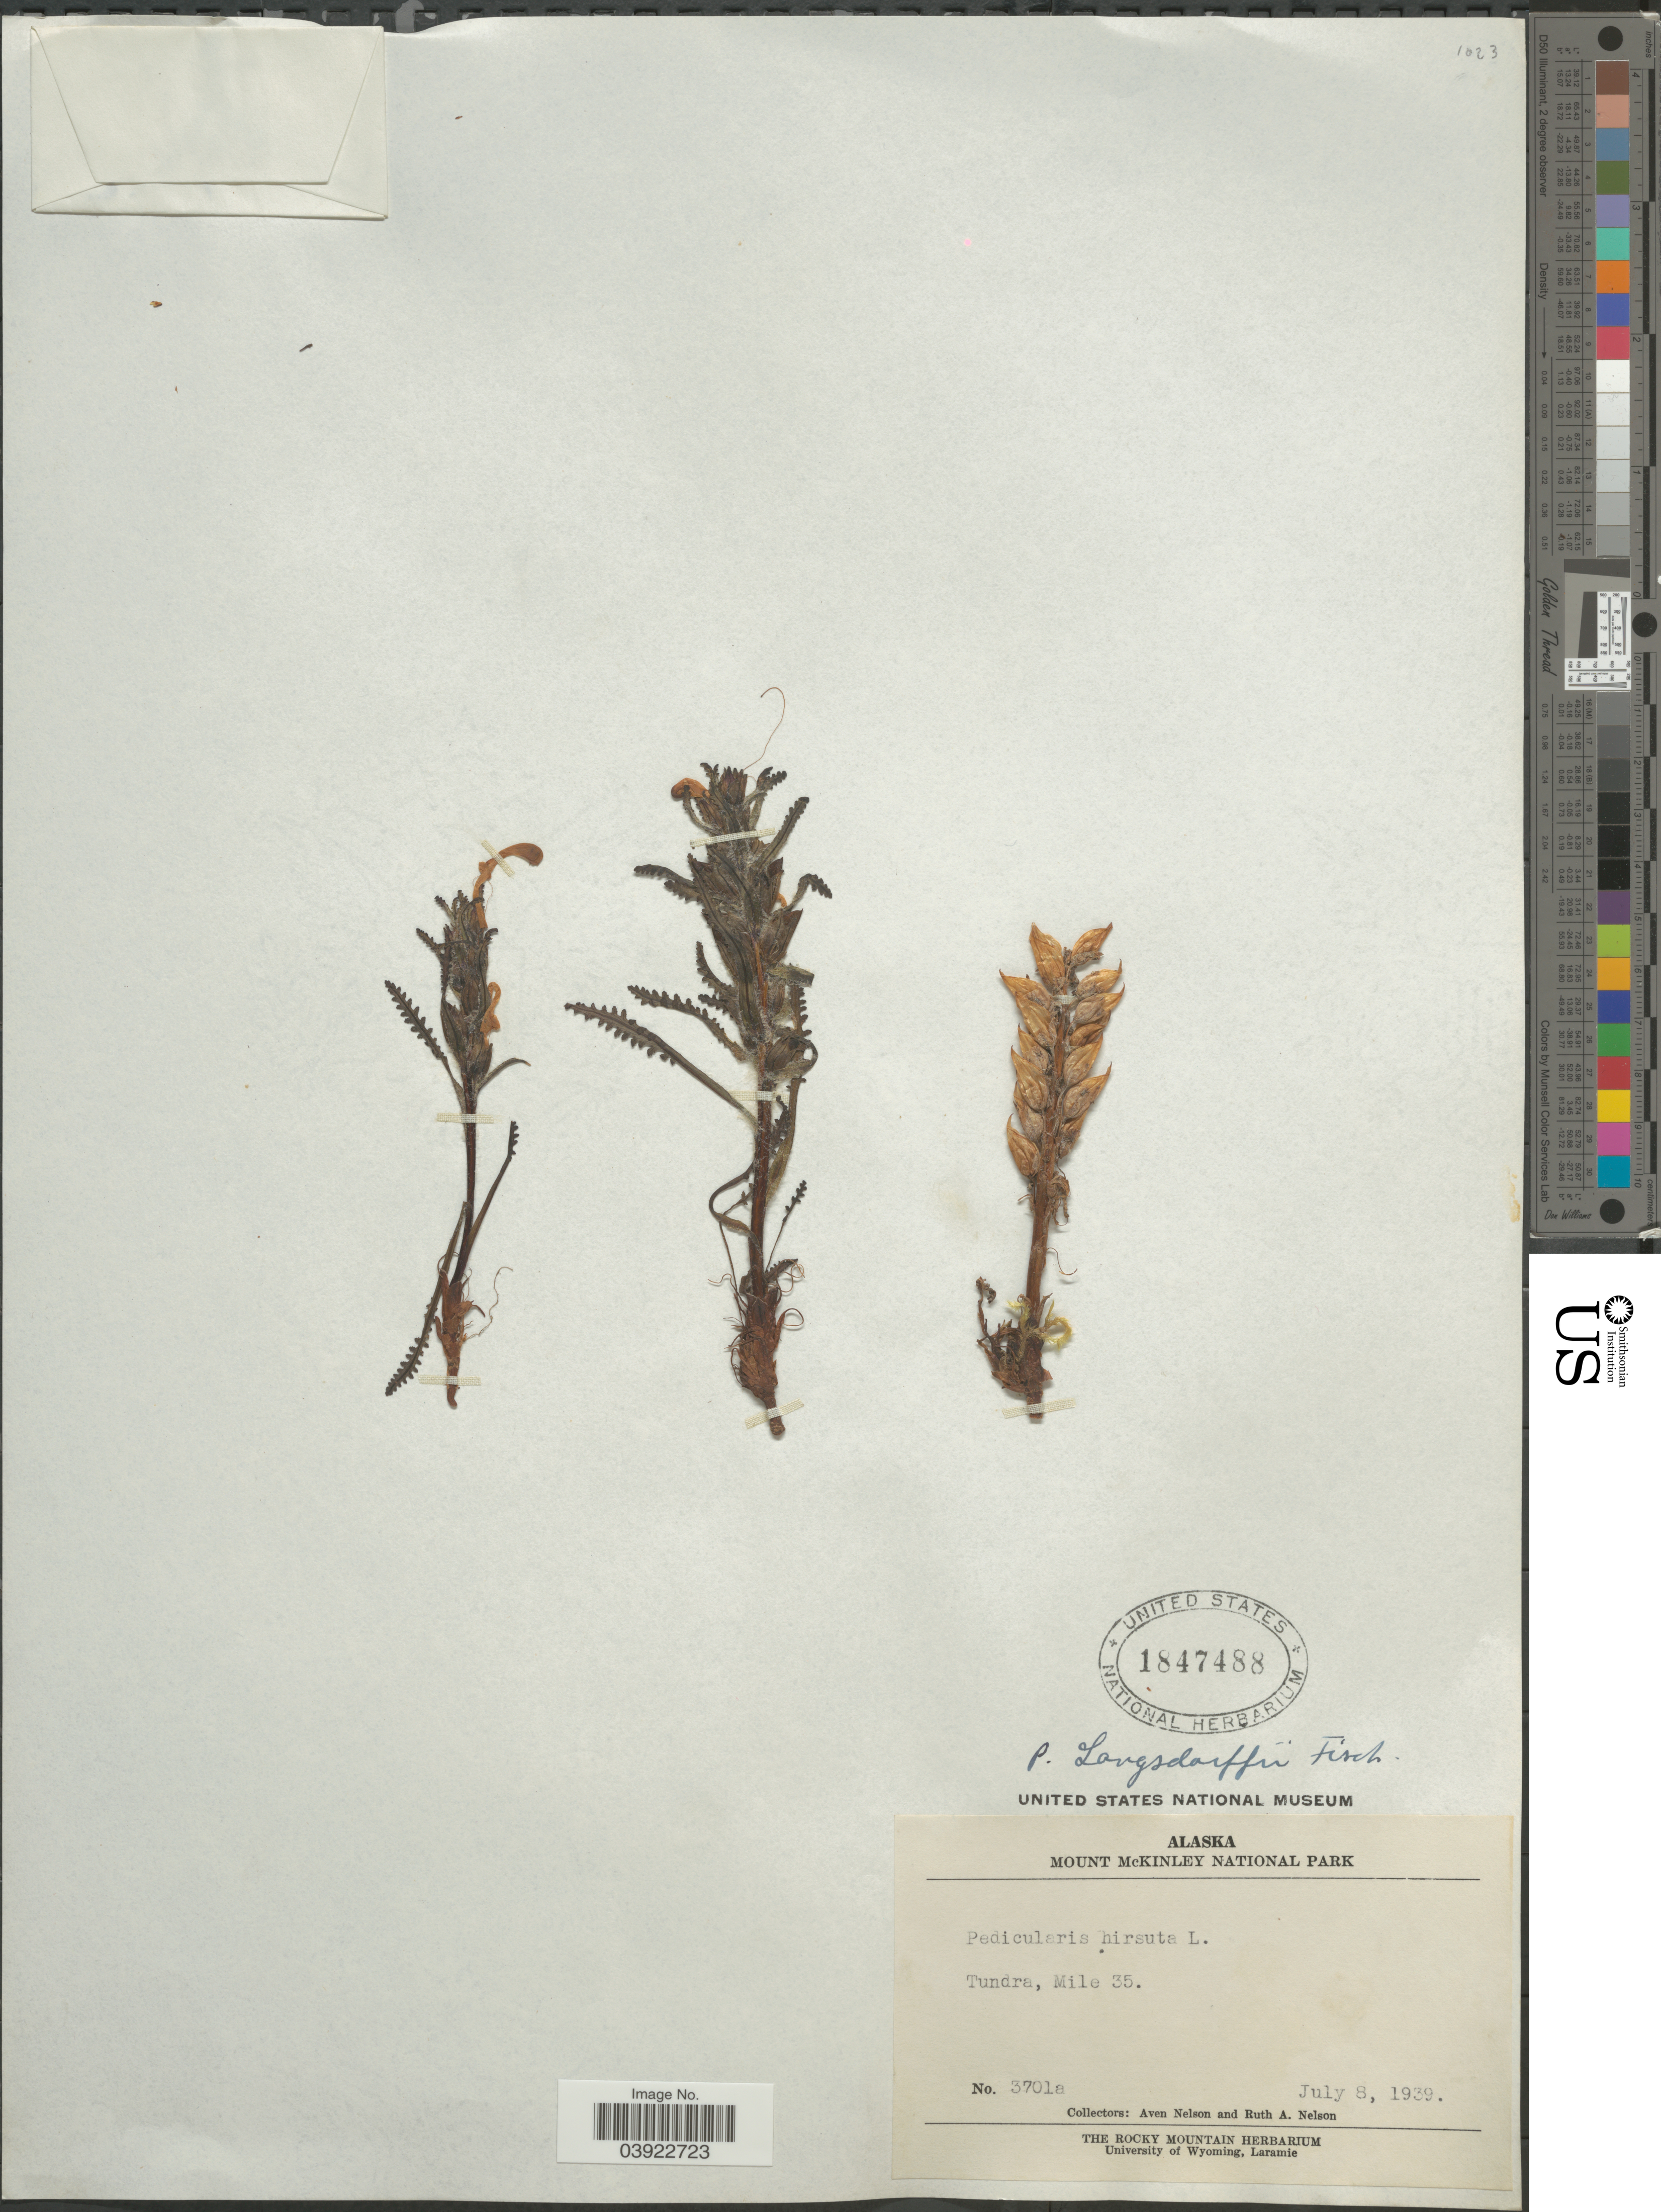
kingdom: Plantae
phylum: Tracheophyta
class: Magnoliopsida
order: Lamiales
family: Orobanchaceae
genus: Pedicularis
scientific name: Pedicularis langsdorffii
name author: Fisch. ex Steven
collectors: A. Nelson & R. A. Nelson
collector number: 3701a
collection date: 1939-07-08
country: United States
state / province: Alaska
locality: Mount McKinley National Park. Tundra, Mile 35.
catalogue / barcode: US 1847488